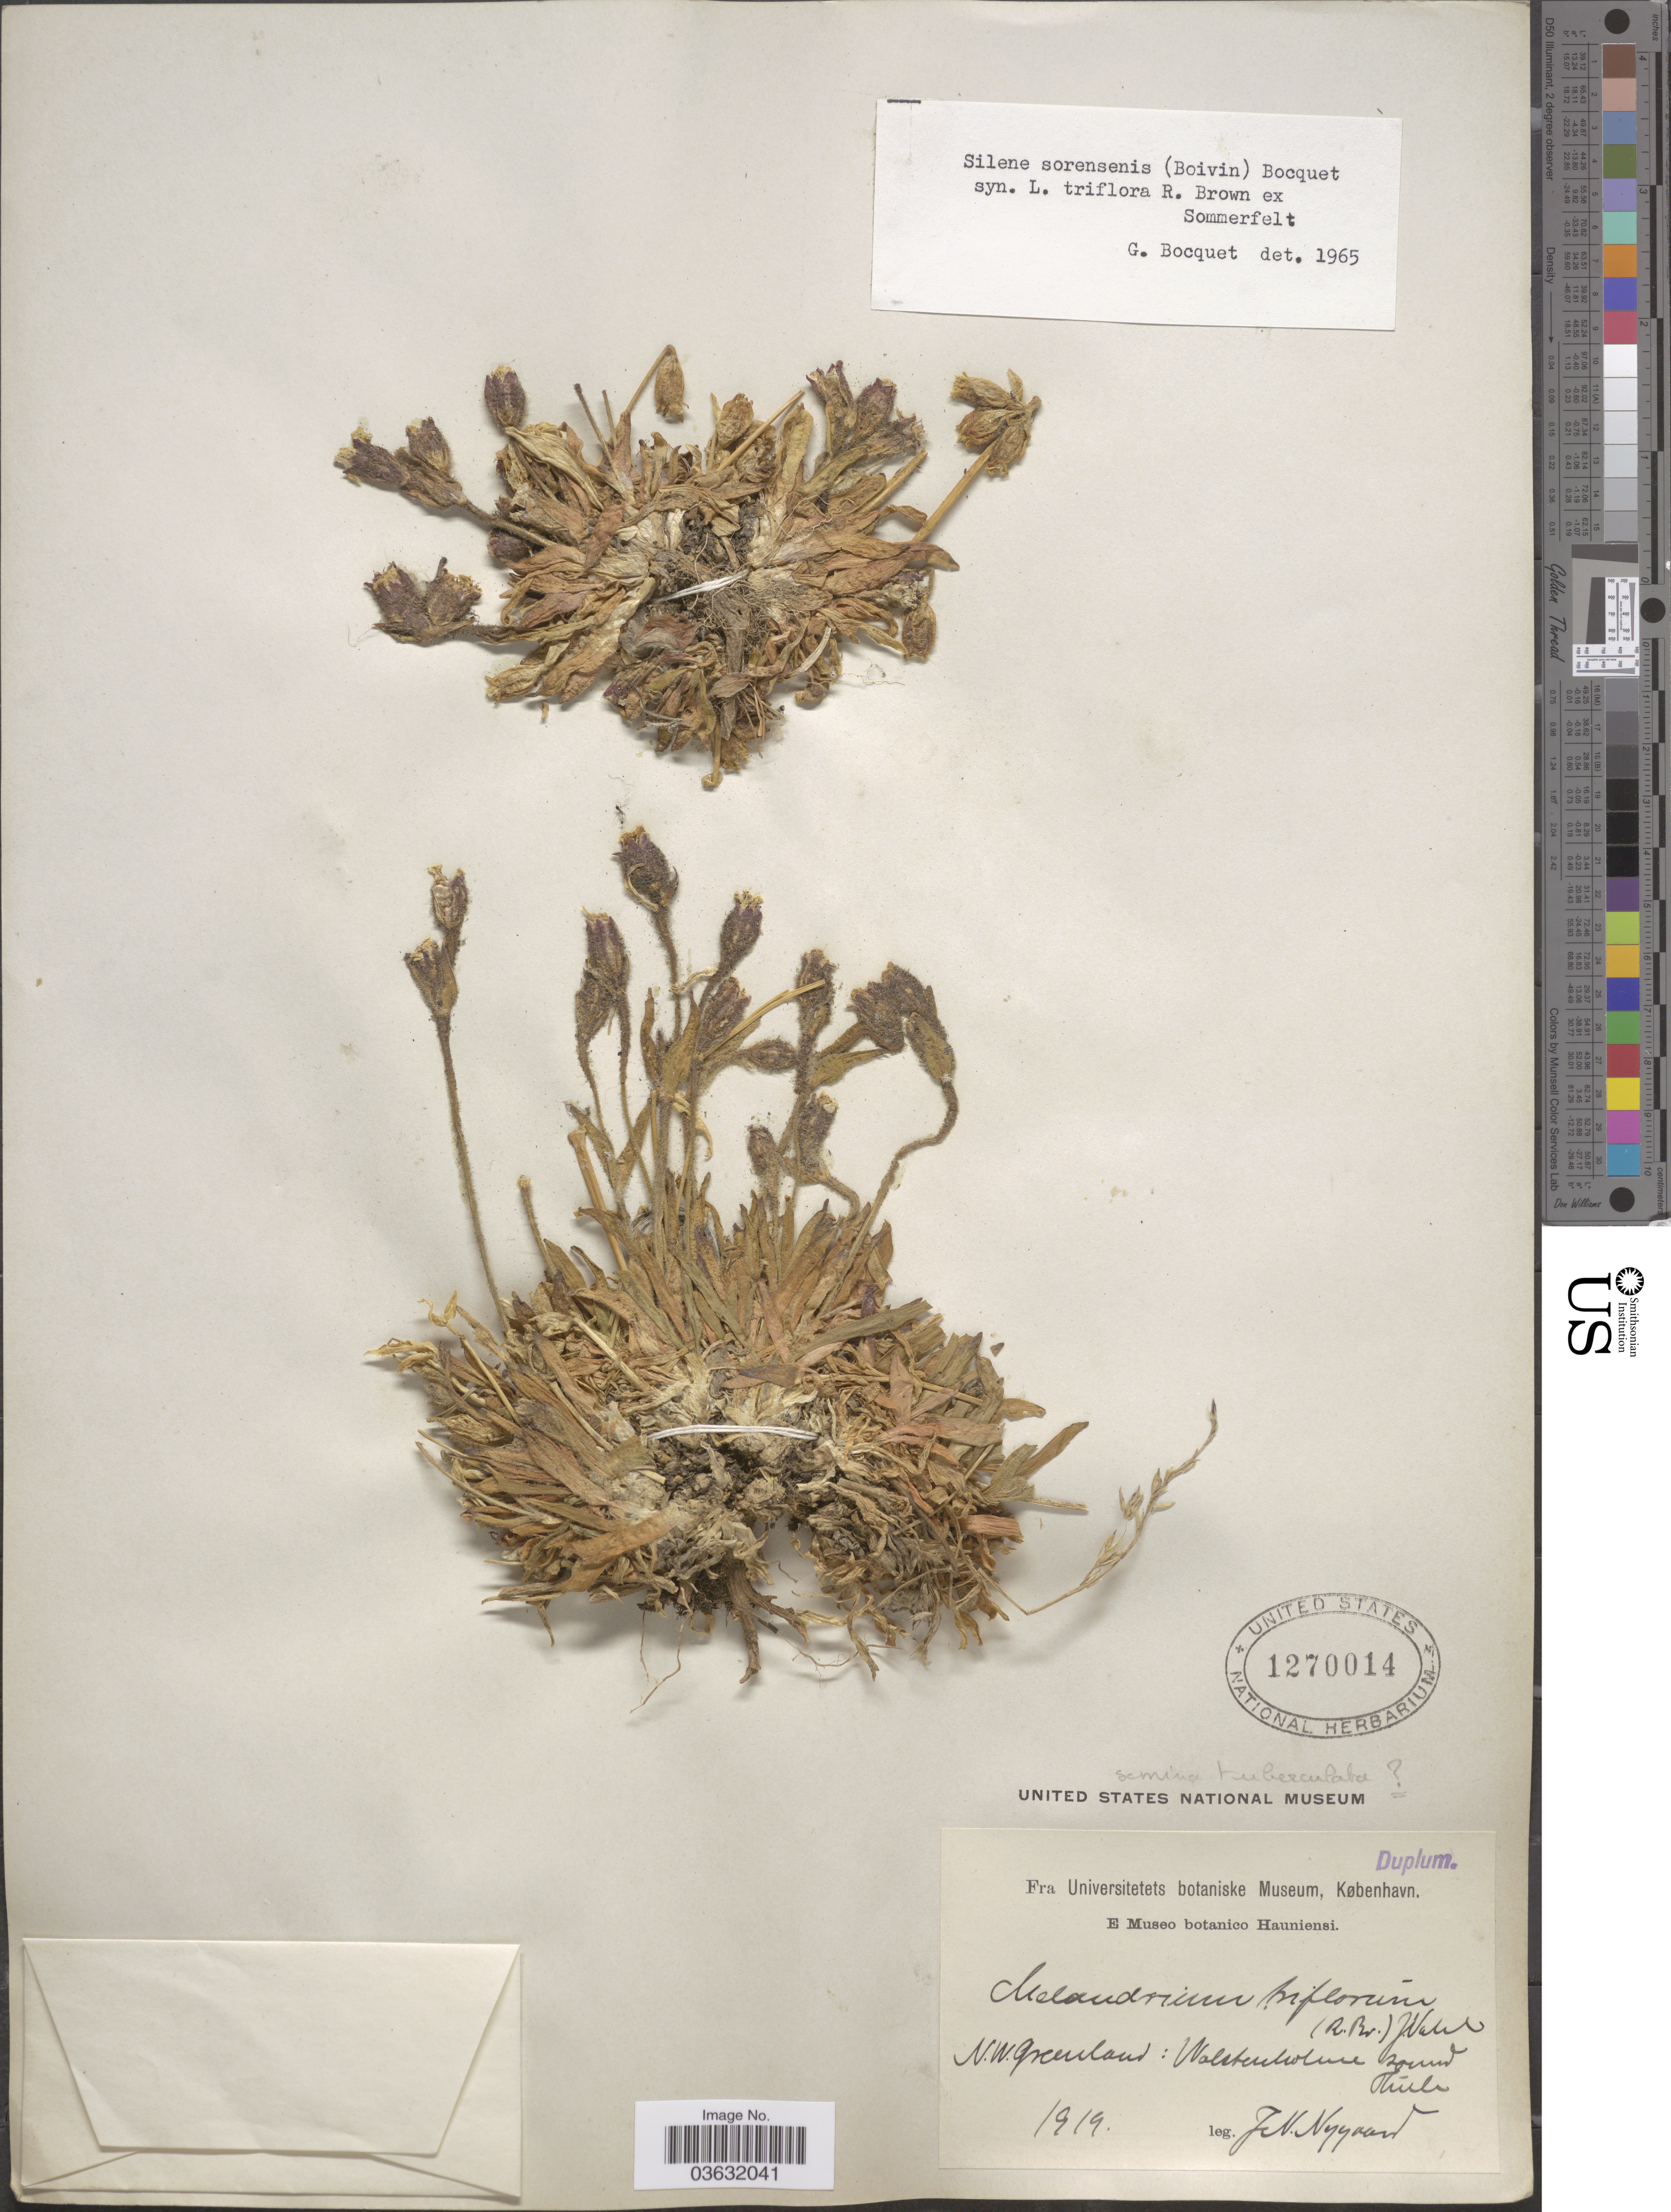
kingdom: Plantae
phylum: Tracheophyta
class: Magnoliopsida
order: Caryophyllales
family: Caryophyllaceae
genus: Silene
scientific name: Silene sorensenis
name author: (B. Boivin) Bocquet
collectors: J. Nygaard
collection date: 1919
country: Greenland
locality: N.W. Greenland: Wolstenholme sound Thule.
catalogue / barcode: US 1270014